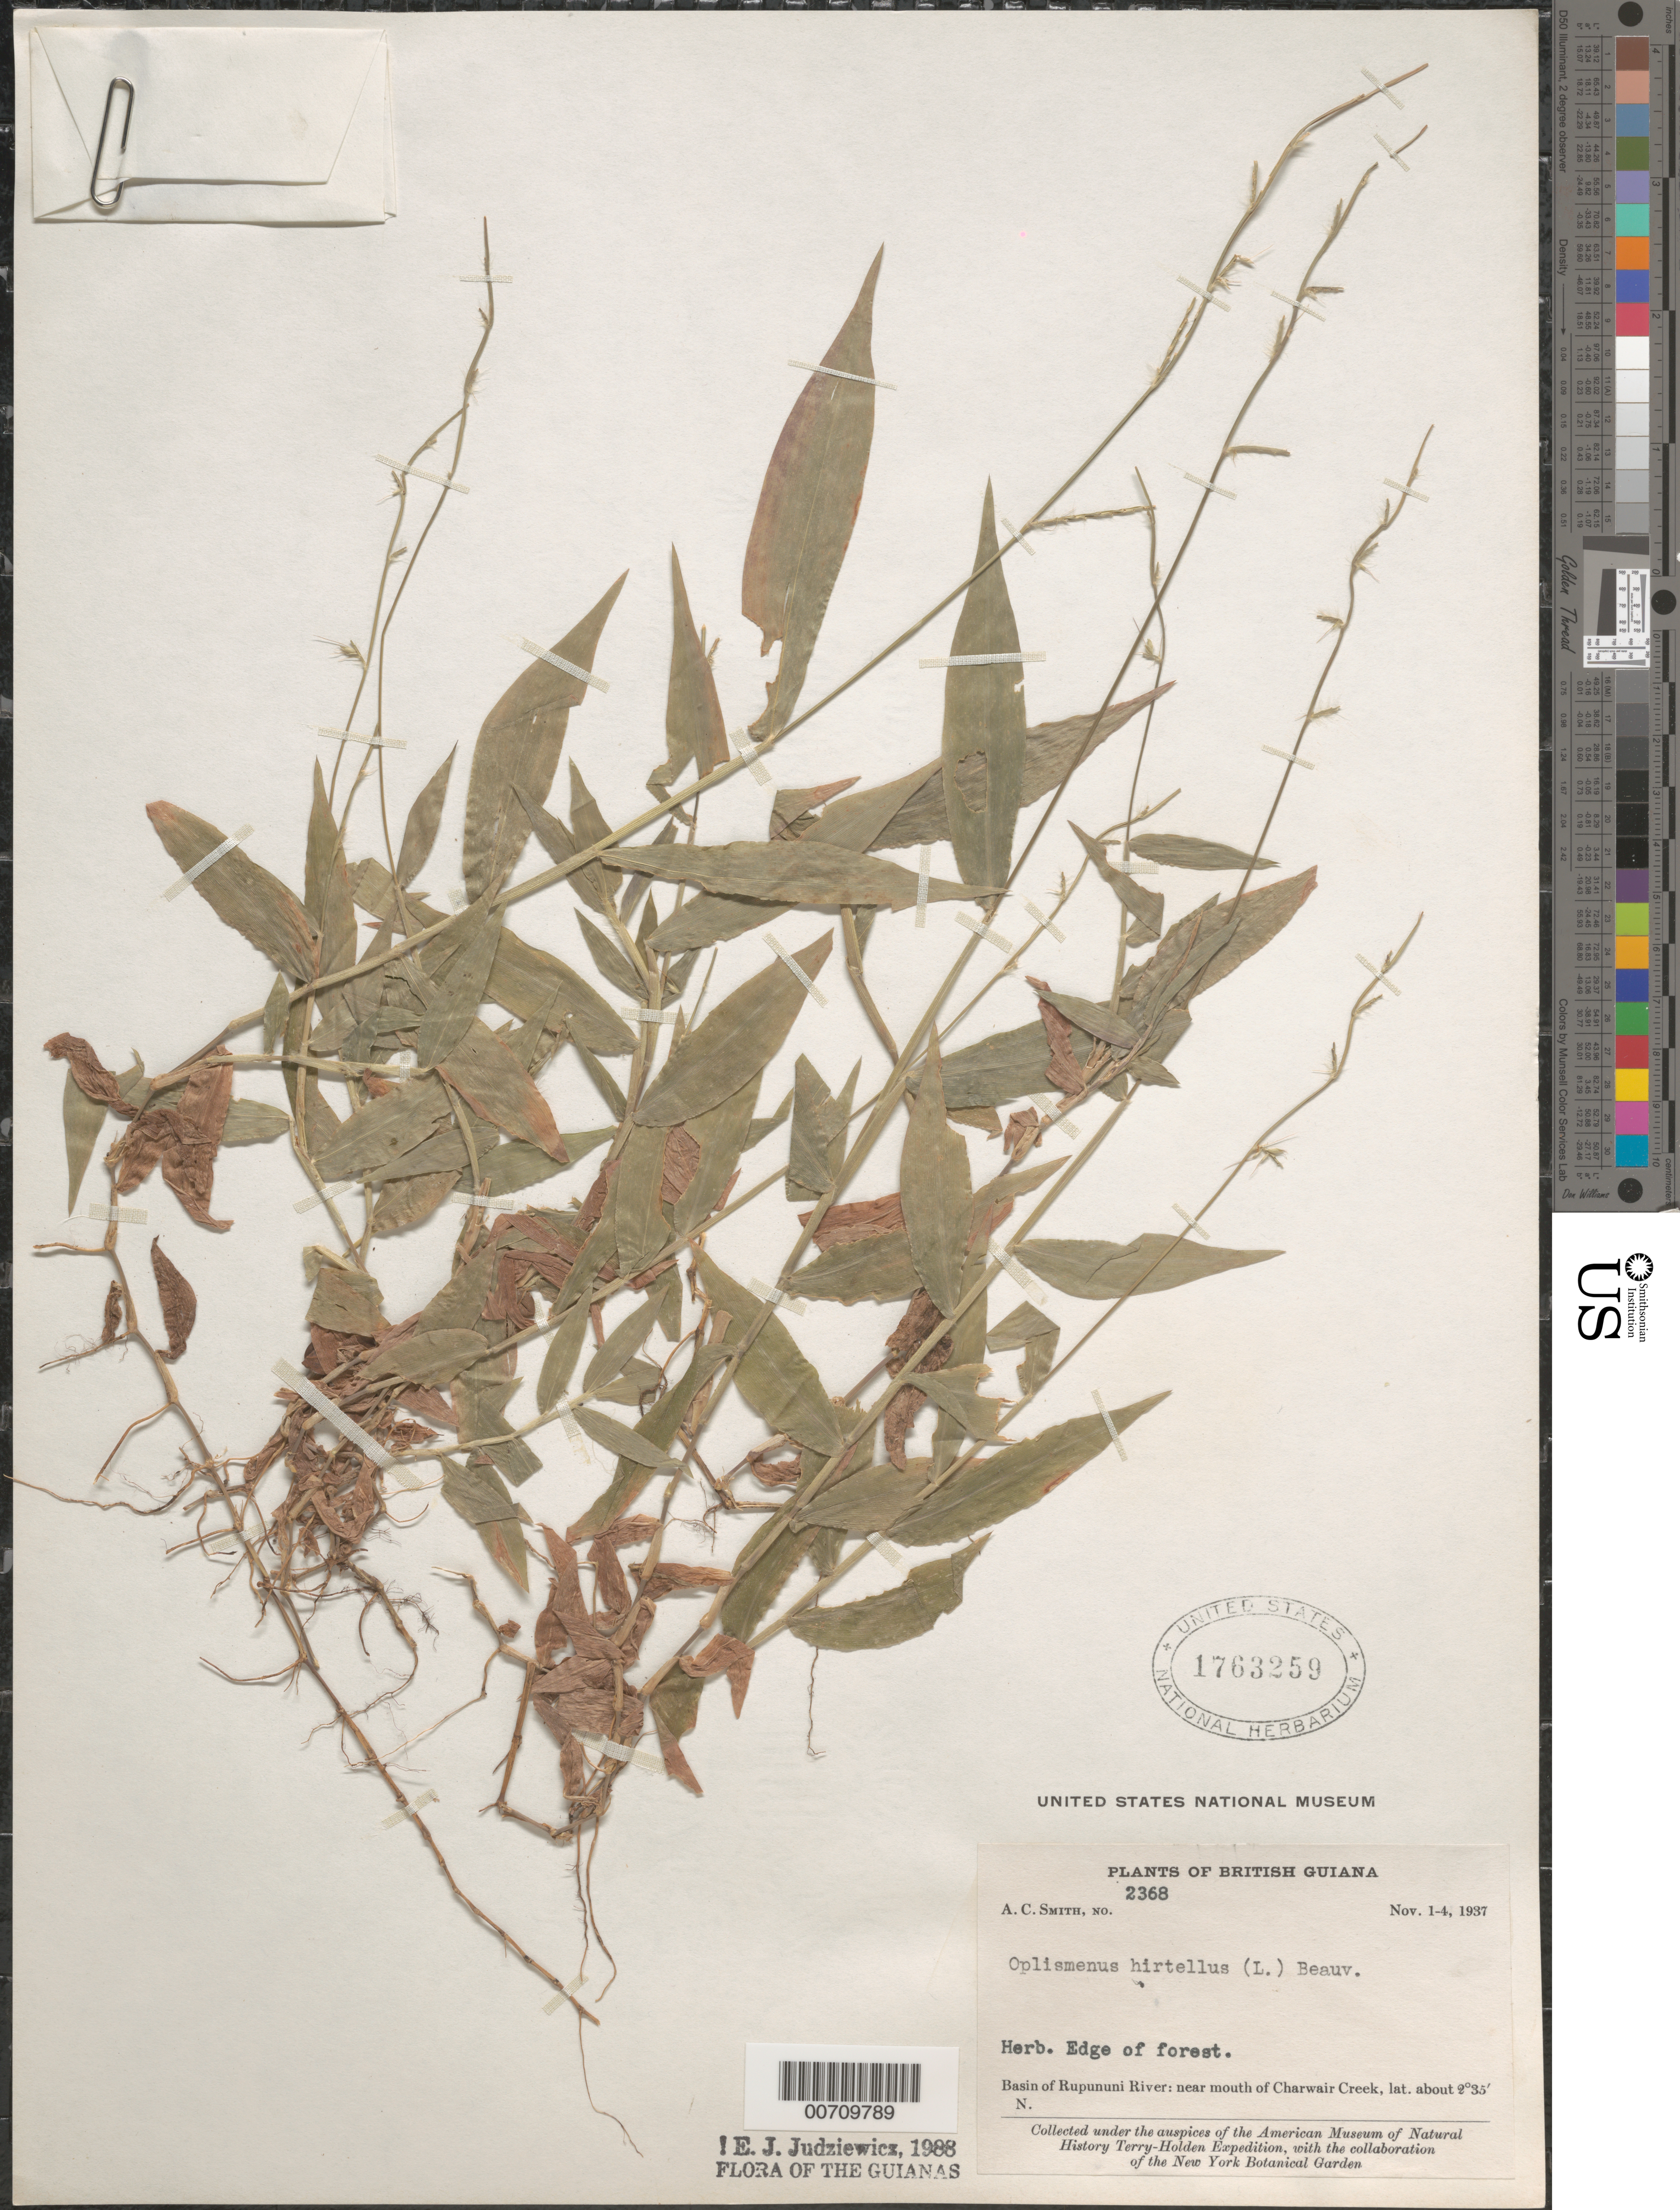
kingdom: Plantae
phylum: Tracheophyta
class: Liliopsida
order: Poales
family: Poaceae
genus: Oplismenus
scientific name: Oplismenus hirtellus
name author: (L.) P. Beauv.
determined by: Judziewicz, E. J.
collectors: A. C. Smith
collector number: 2368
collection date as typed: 1-Nov-37 to 4-Nov-37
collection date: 1937-11-01/1937-11-04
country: Guyana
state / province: U. Takutu-U. Essequibo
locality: Charwair Creek, near mouth, Rupununi R. basin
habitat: Edge of forest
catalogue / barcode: US 1763259